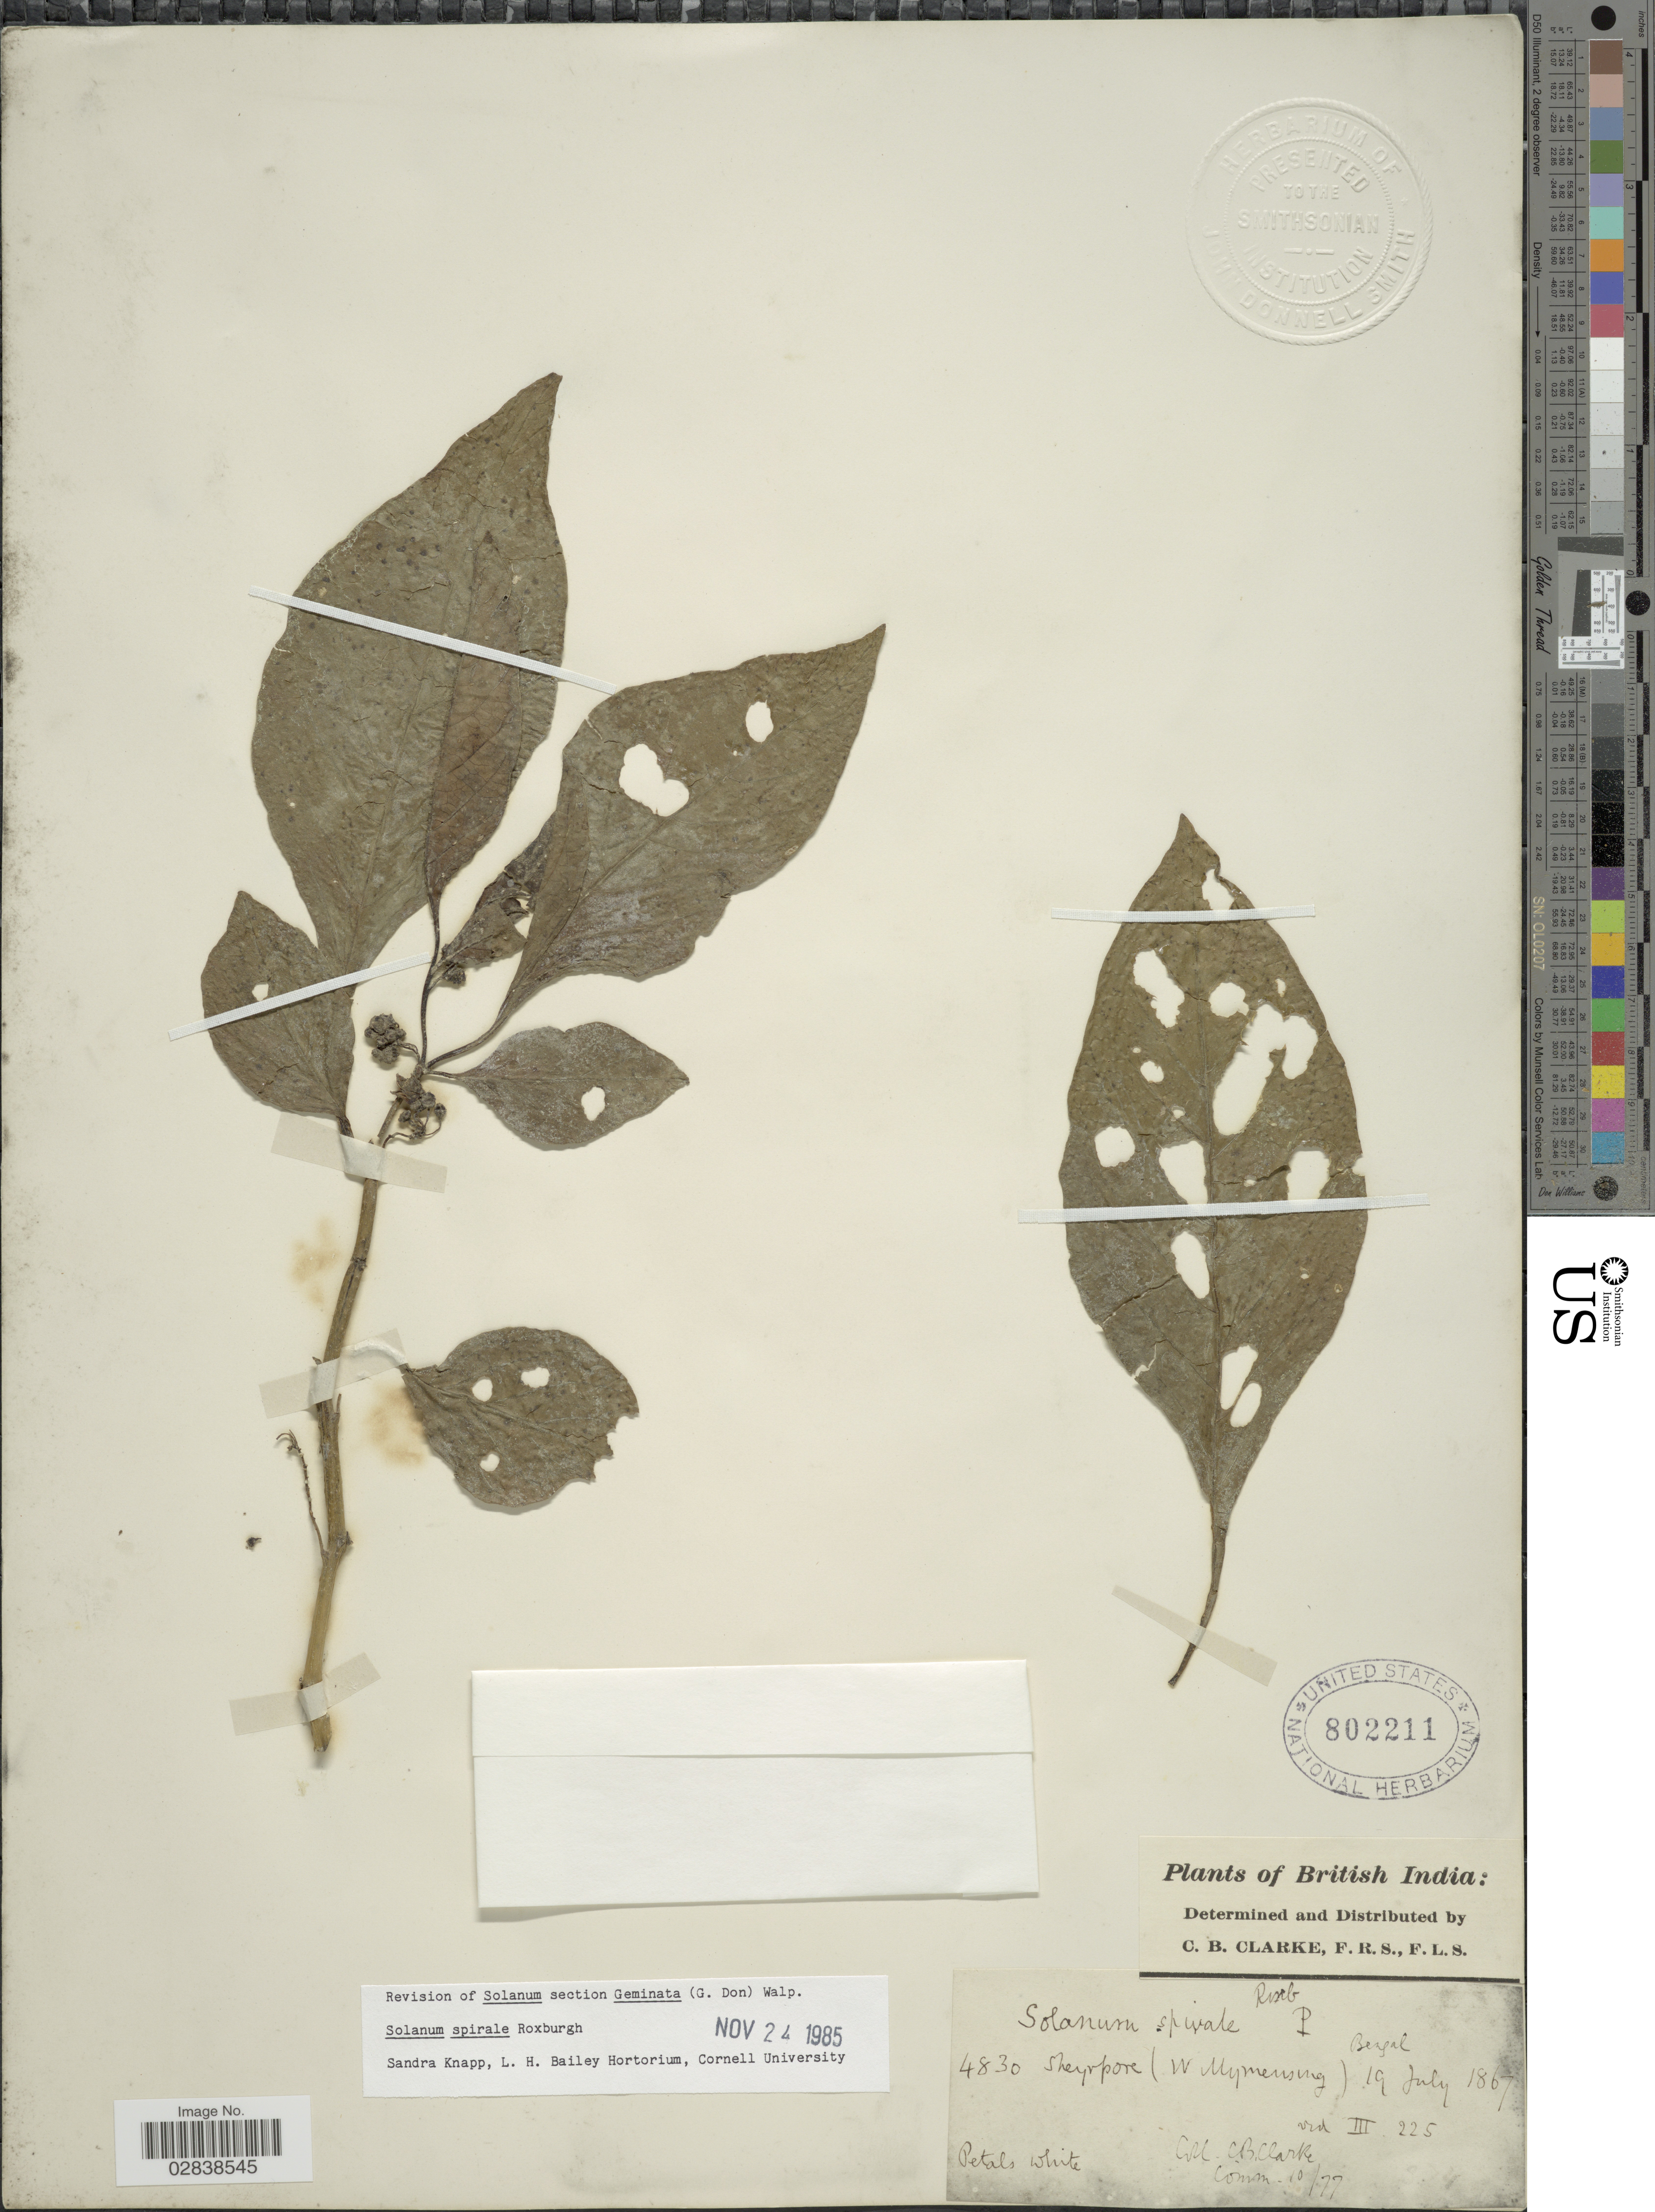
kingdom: Plantae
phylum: Tracheophyta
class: Magnoliopsida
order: Solanales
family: Solanaceae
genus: Solanum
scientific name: Solanum spirale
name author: Roxb.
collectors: C. B. Clarke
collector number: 4830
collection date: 1867-07-19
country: Bangladesh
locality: British India, Sheypore [interpreted] (W Mymensingh) Bengal.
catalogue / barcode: US 802211